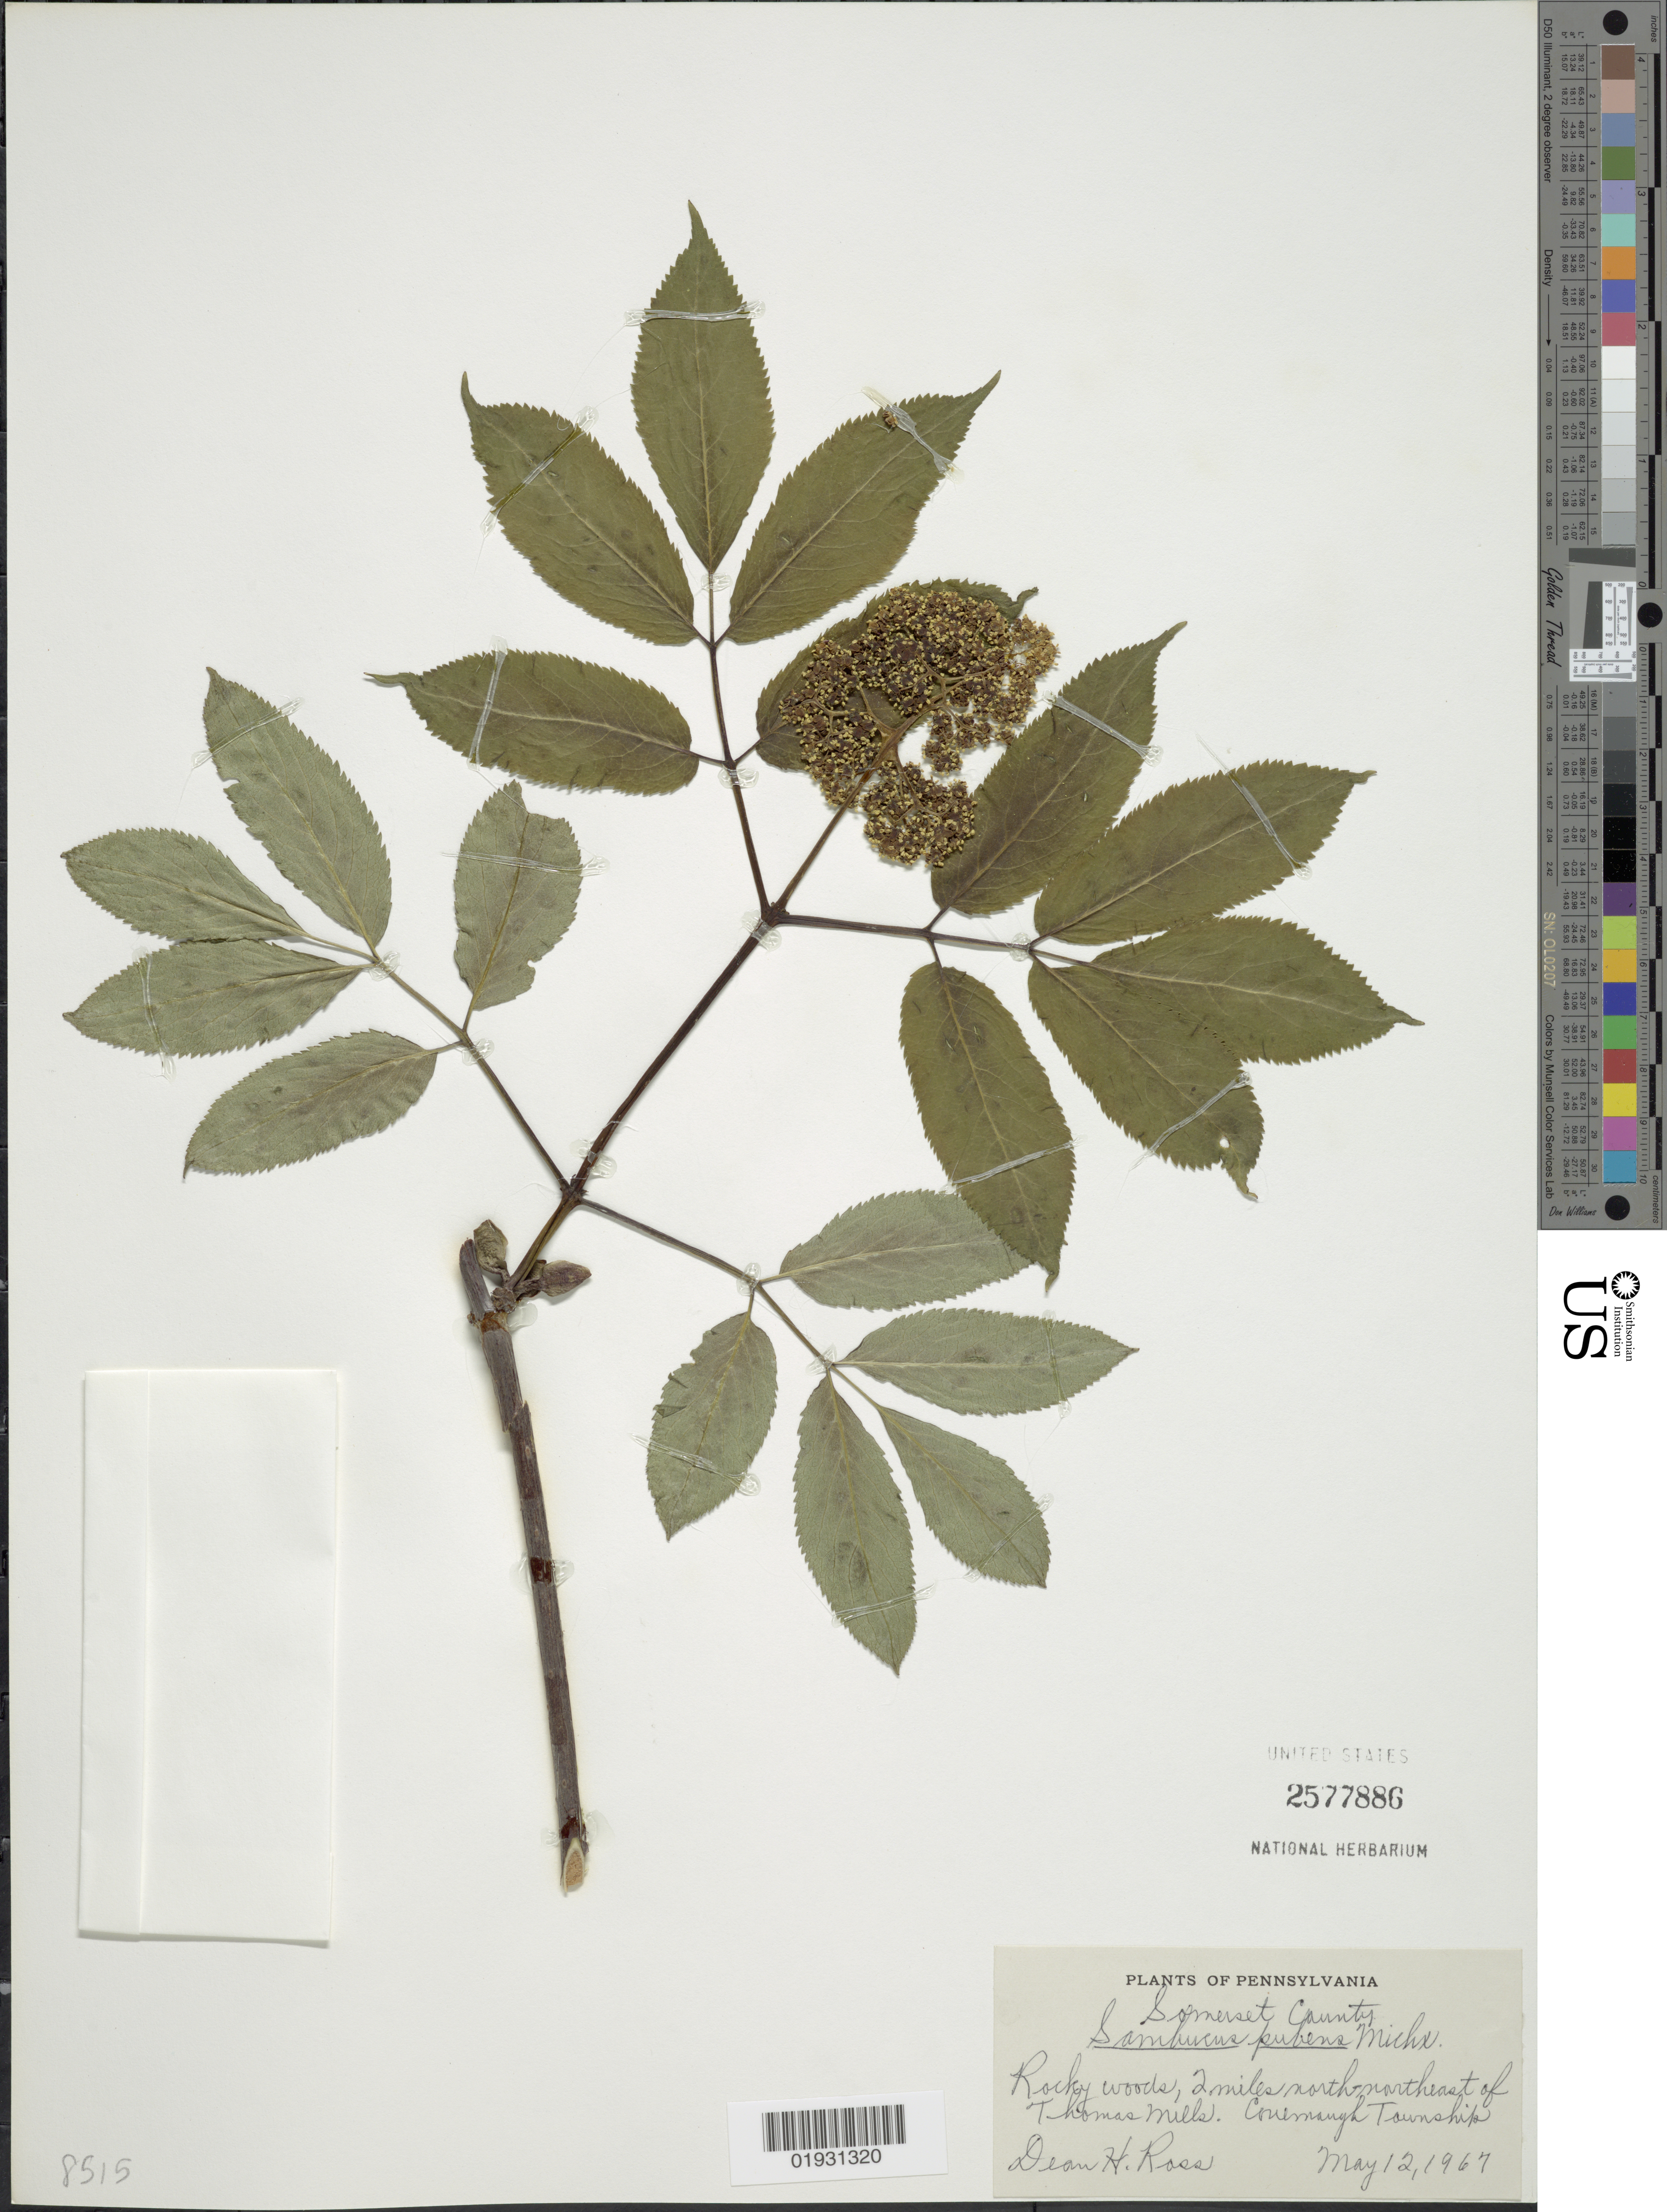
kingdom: Plantae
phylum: Tracheophyta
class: Magnoliopsida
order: Dipsacales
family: Viburnaceae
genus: Sambucus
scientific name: Sambucus racemosa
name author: L.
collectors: D. Ross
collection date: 1967-05-12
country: United States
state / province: Pennsylvania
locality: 2 miles north-northeast of Thomas Mills, Conemaugh Township.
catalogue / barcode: US 2577886